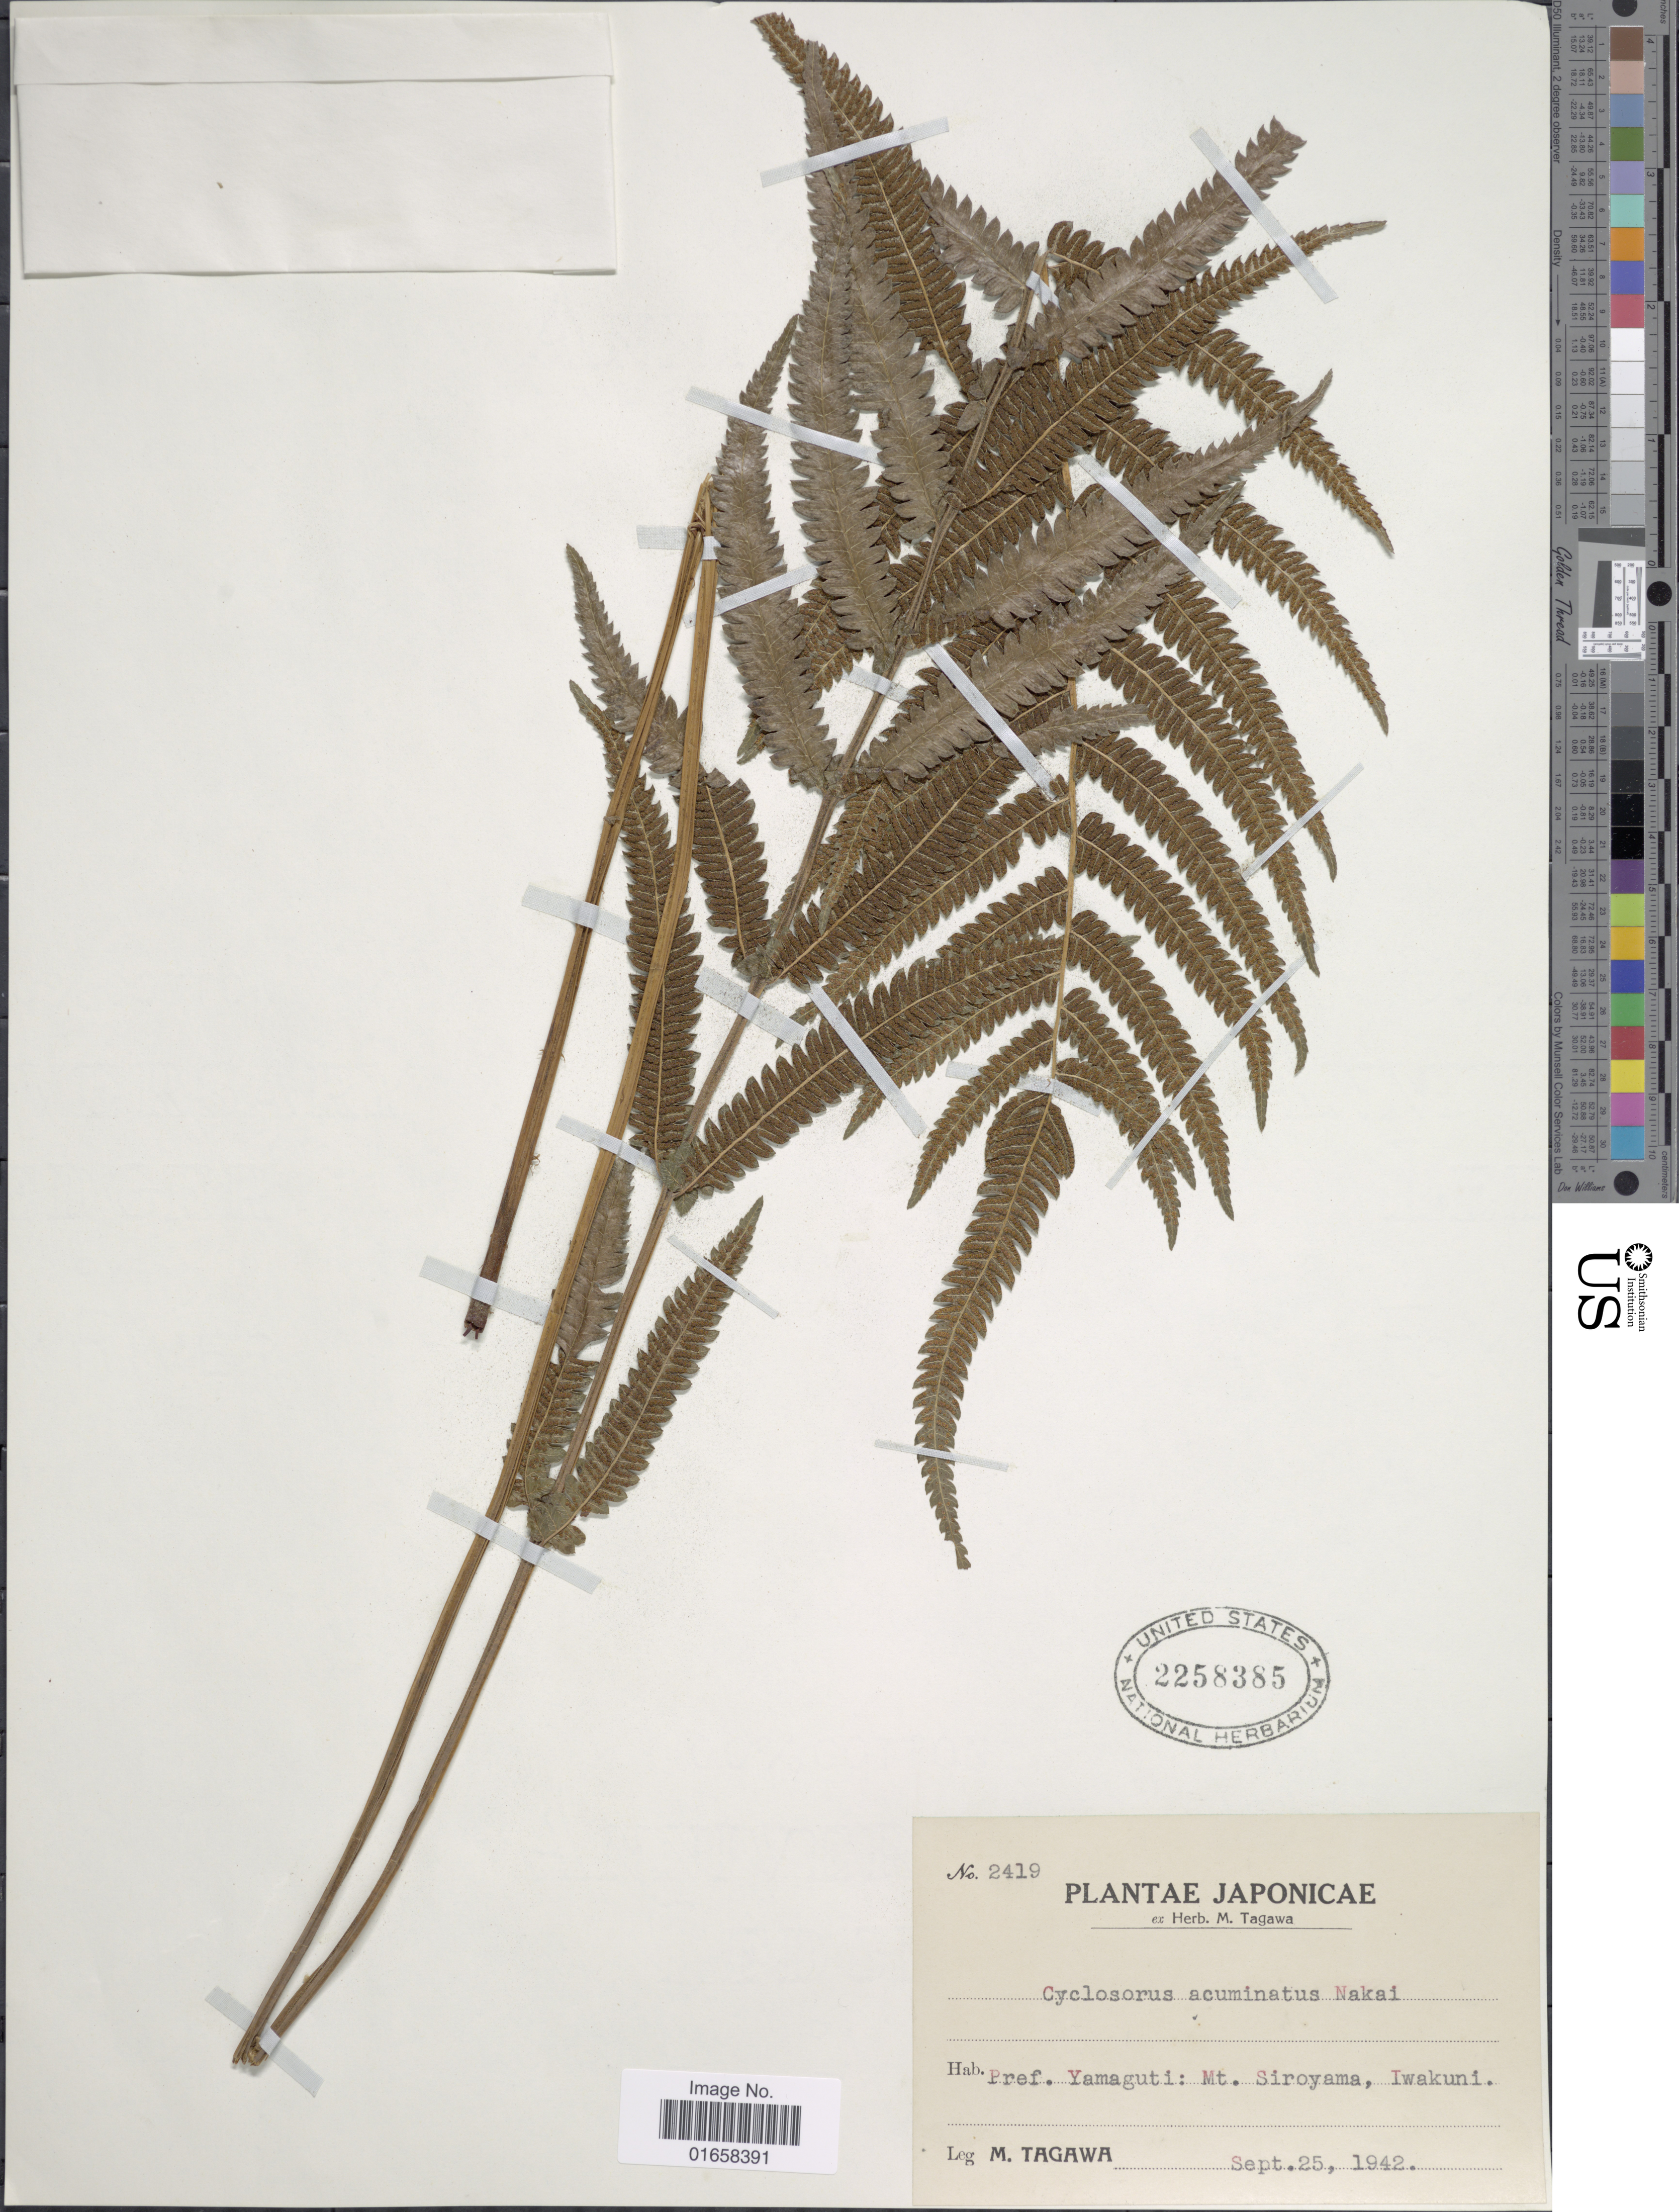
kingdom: Plantae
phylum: Tracheophyta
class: Polypodiopsida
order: Polypodiales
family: Thelypteridaceae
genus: Christella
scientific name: Christella acuminata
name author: (Houtt.) H. Lév.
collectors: M. Tagawa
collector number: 2419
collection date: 1942-09-25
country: Japan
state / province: Yamaguti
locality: Pref. Yamaguti: Mt. Siroyama, Iwakuni.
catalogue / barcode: US 2258385